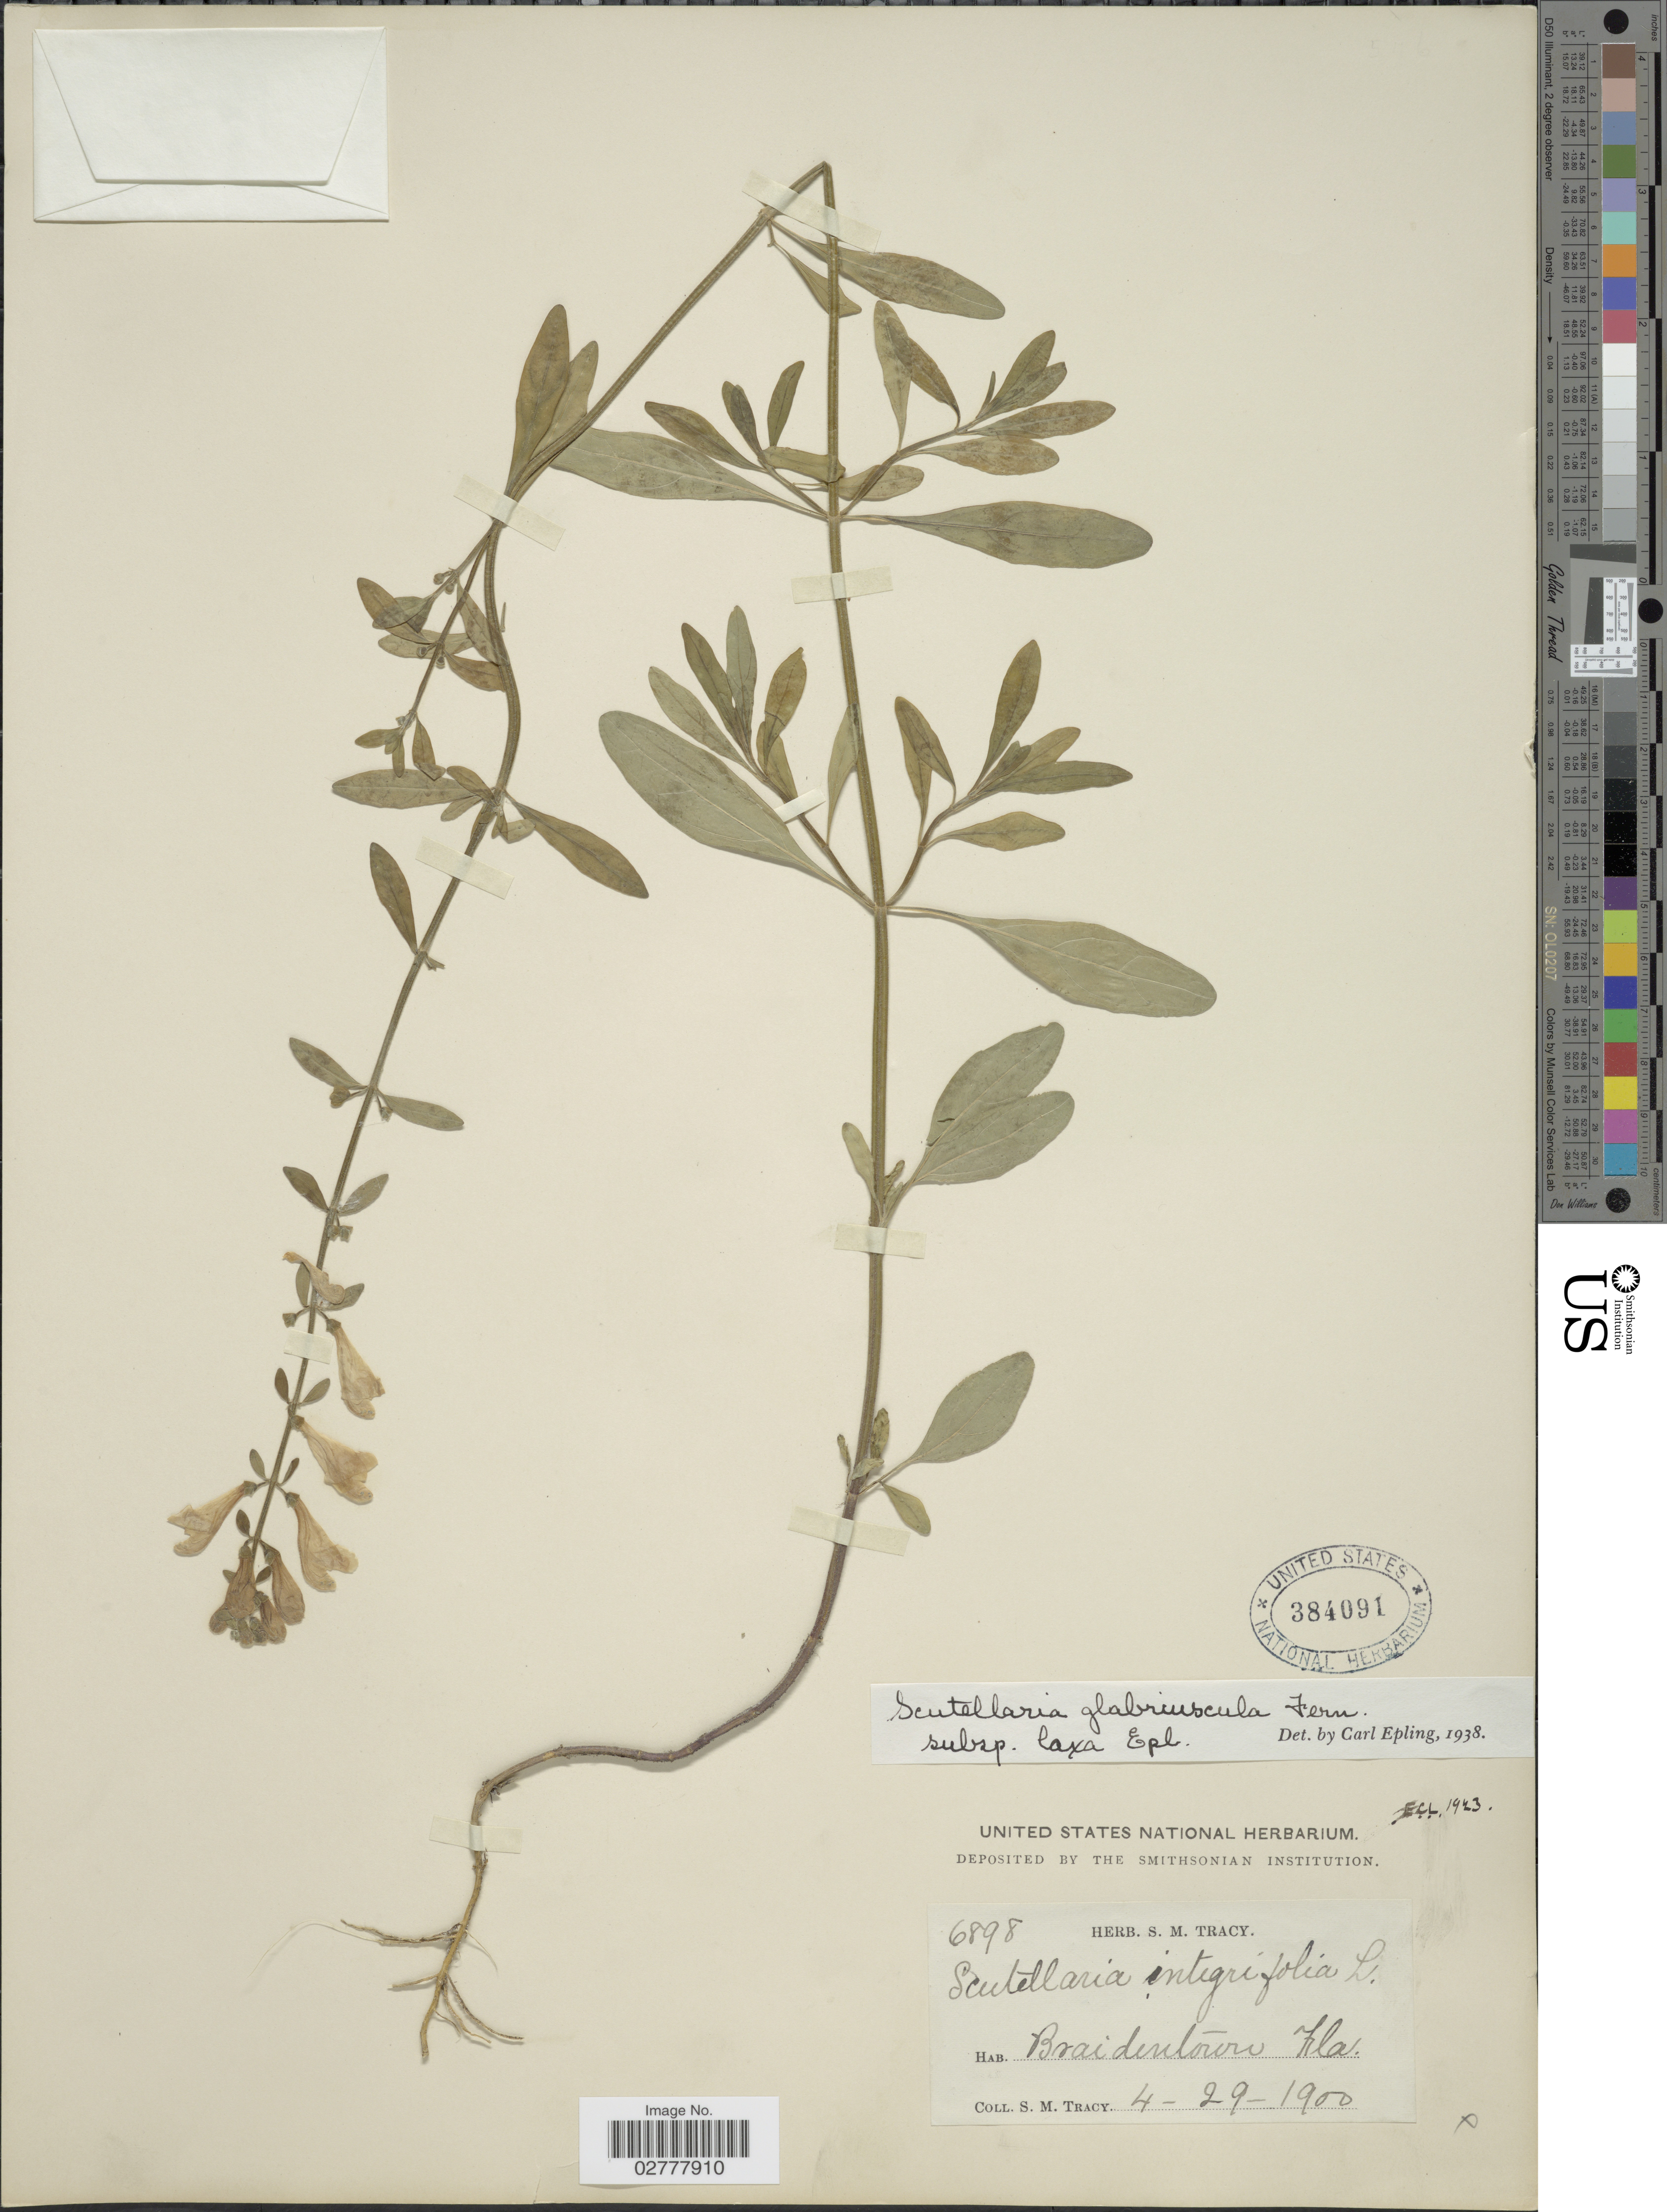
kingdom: Plantae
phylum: Tracheophyta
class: Magnoliopsida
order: Lamiales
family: Lamiaceae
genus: Scutellaria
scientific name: Scutellaria glabriuscula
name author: Fernald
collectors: S. M. Tracy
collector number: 6898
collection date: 1900-04-29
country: United States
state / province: Florida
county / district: Manatee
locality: Braidentown.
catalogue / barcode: US 384091